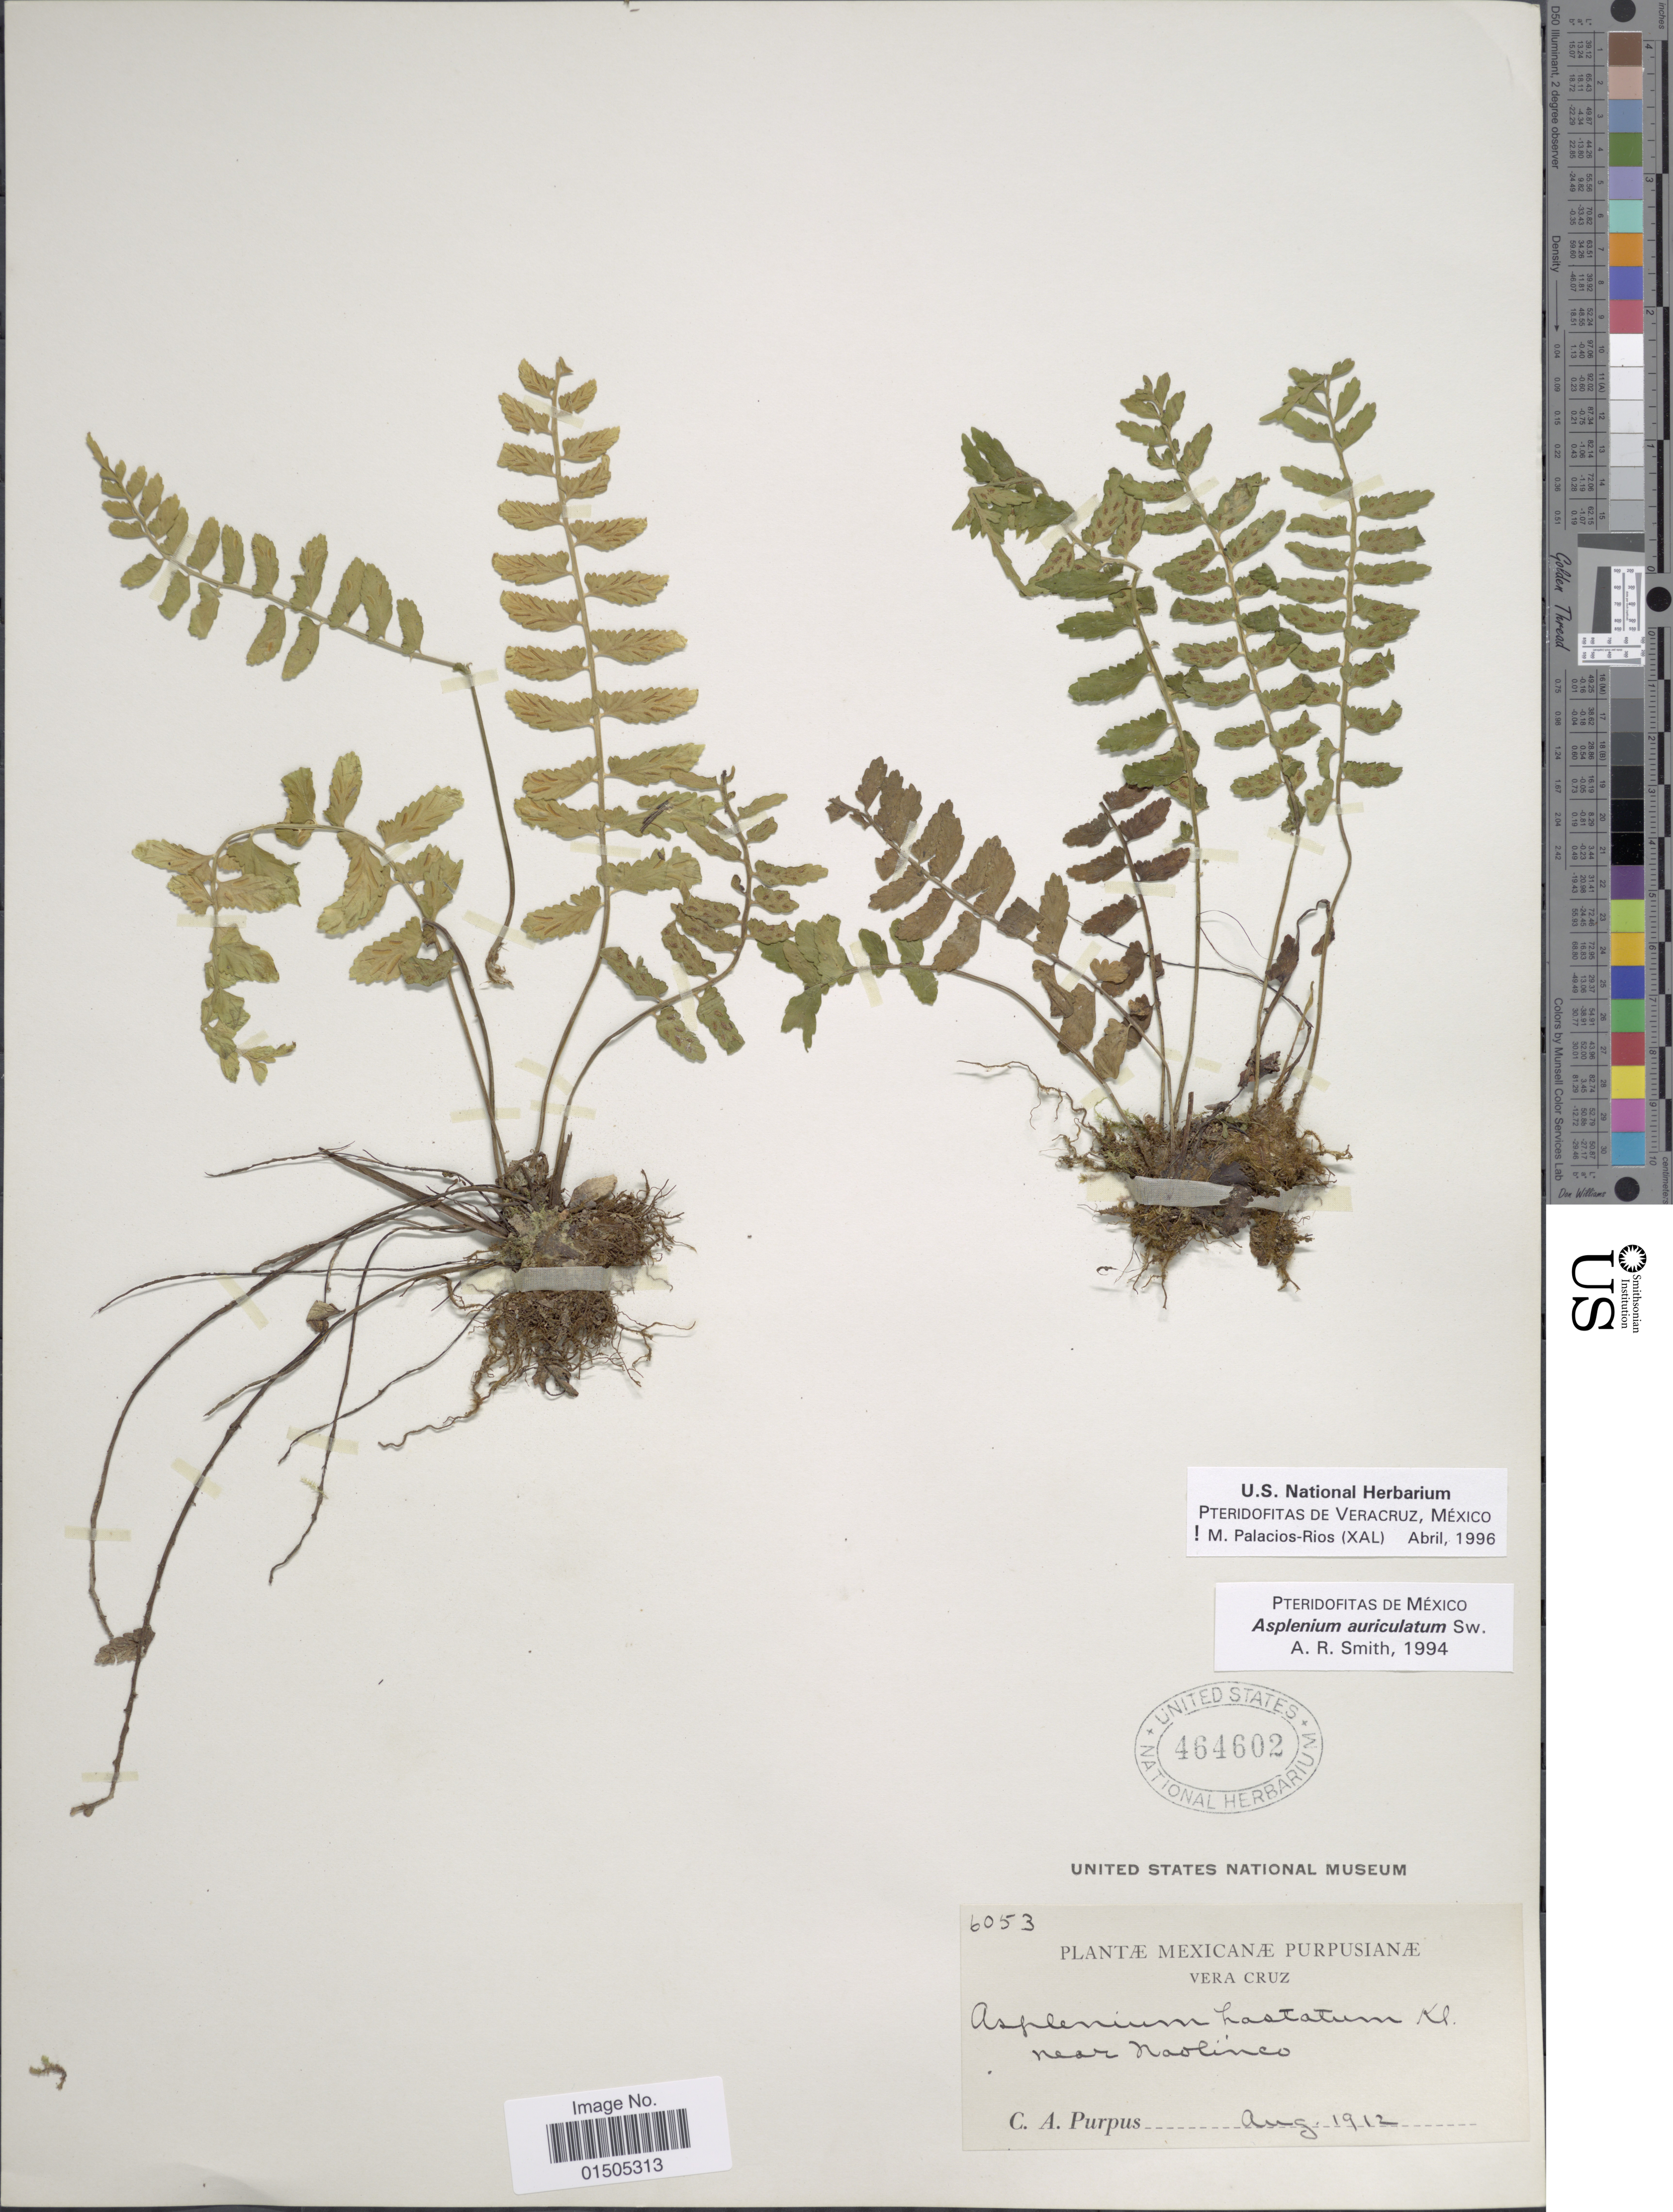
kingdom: Plantae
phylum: Tracheophyta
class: Polypodiopsida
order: Polypodiales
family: Aspleniaceae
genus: Asplenium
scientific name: Asplenium auriculatum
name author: Sw.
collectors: C. A. Purpus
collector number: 6053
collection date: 1912-08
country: Mexico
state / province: Veracruz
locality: Near Naolinco.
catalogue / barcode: US 464602